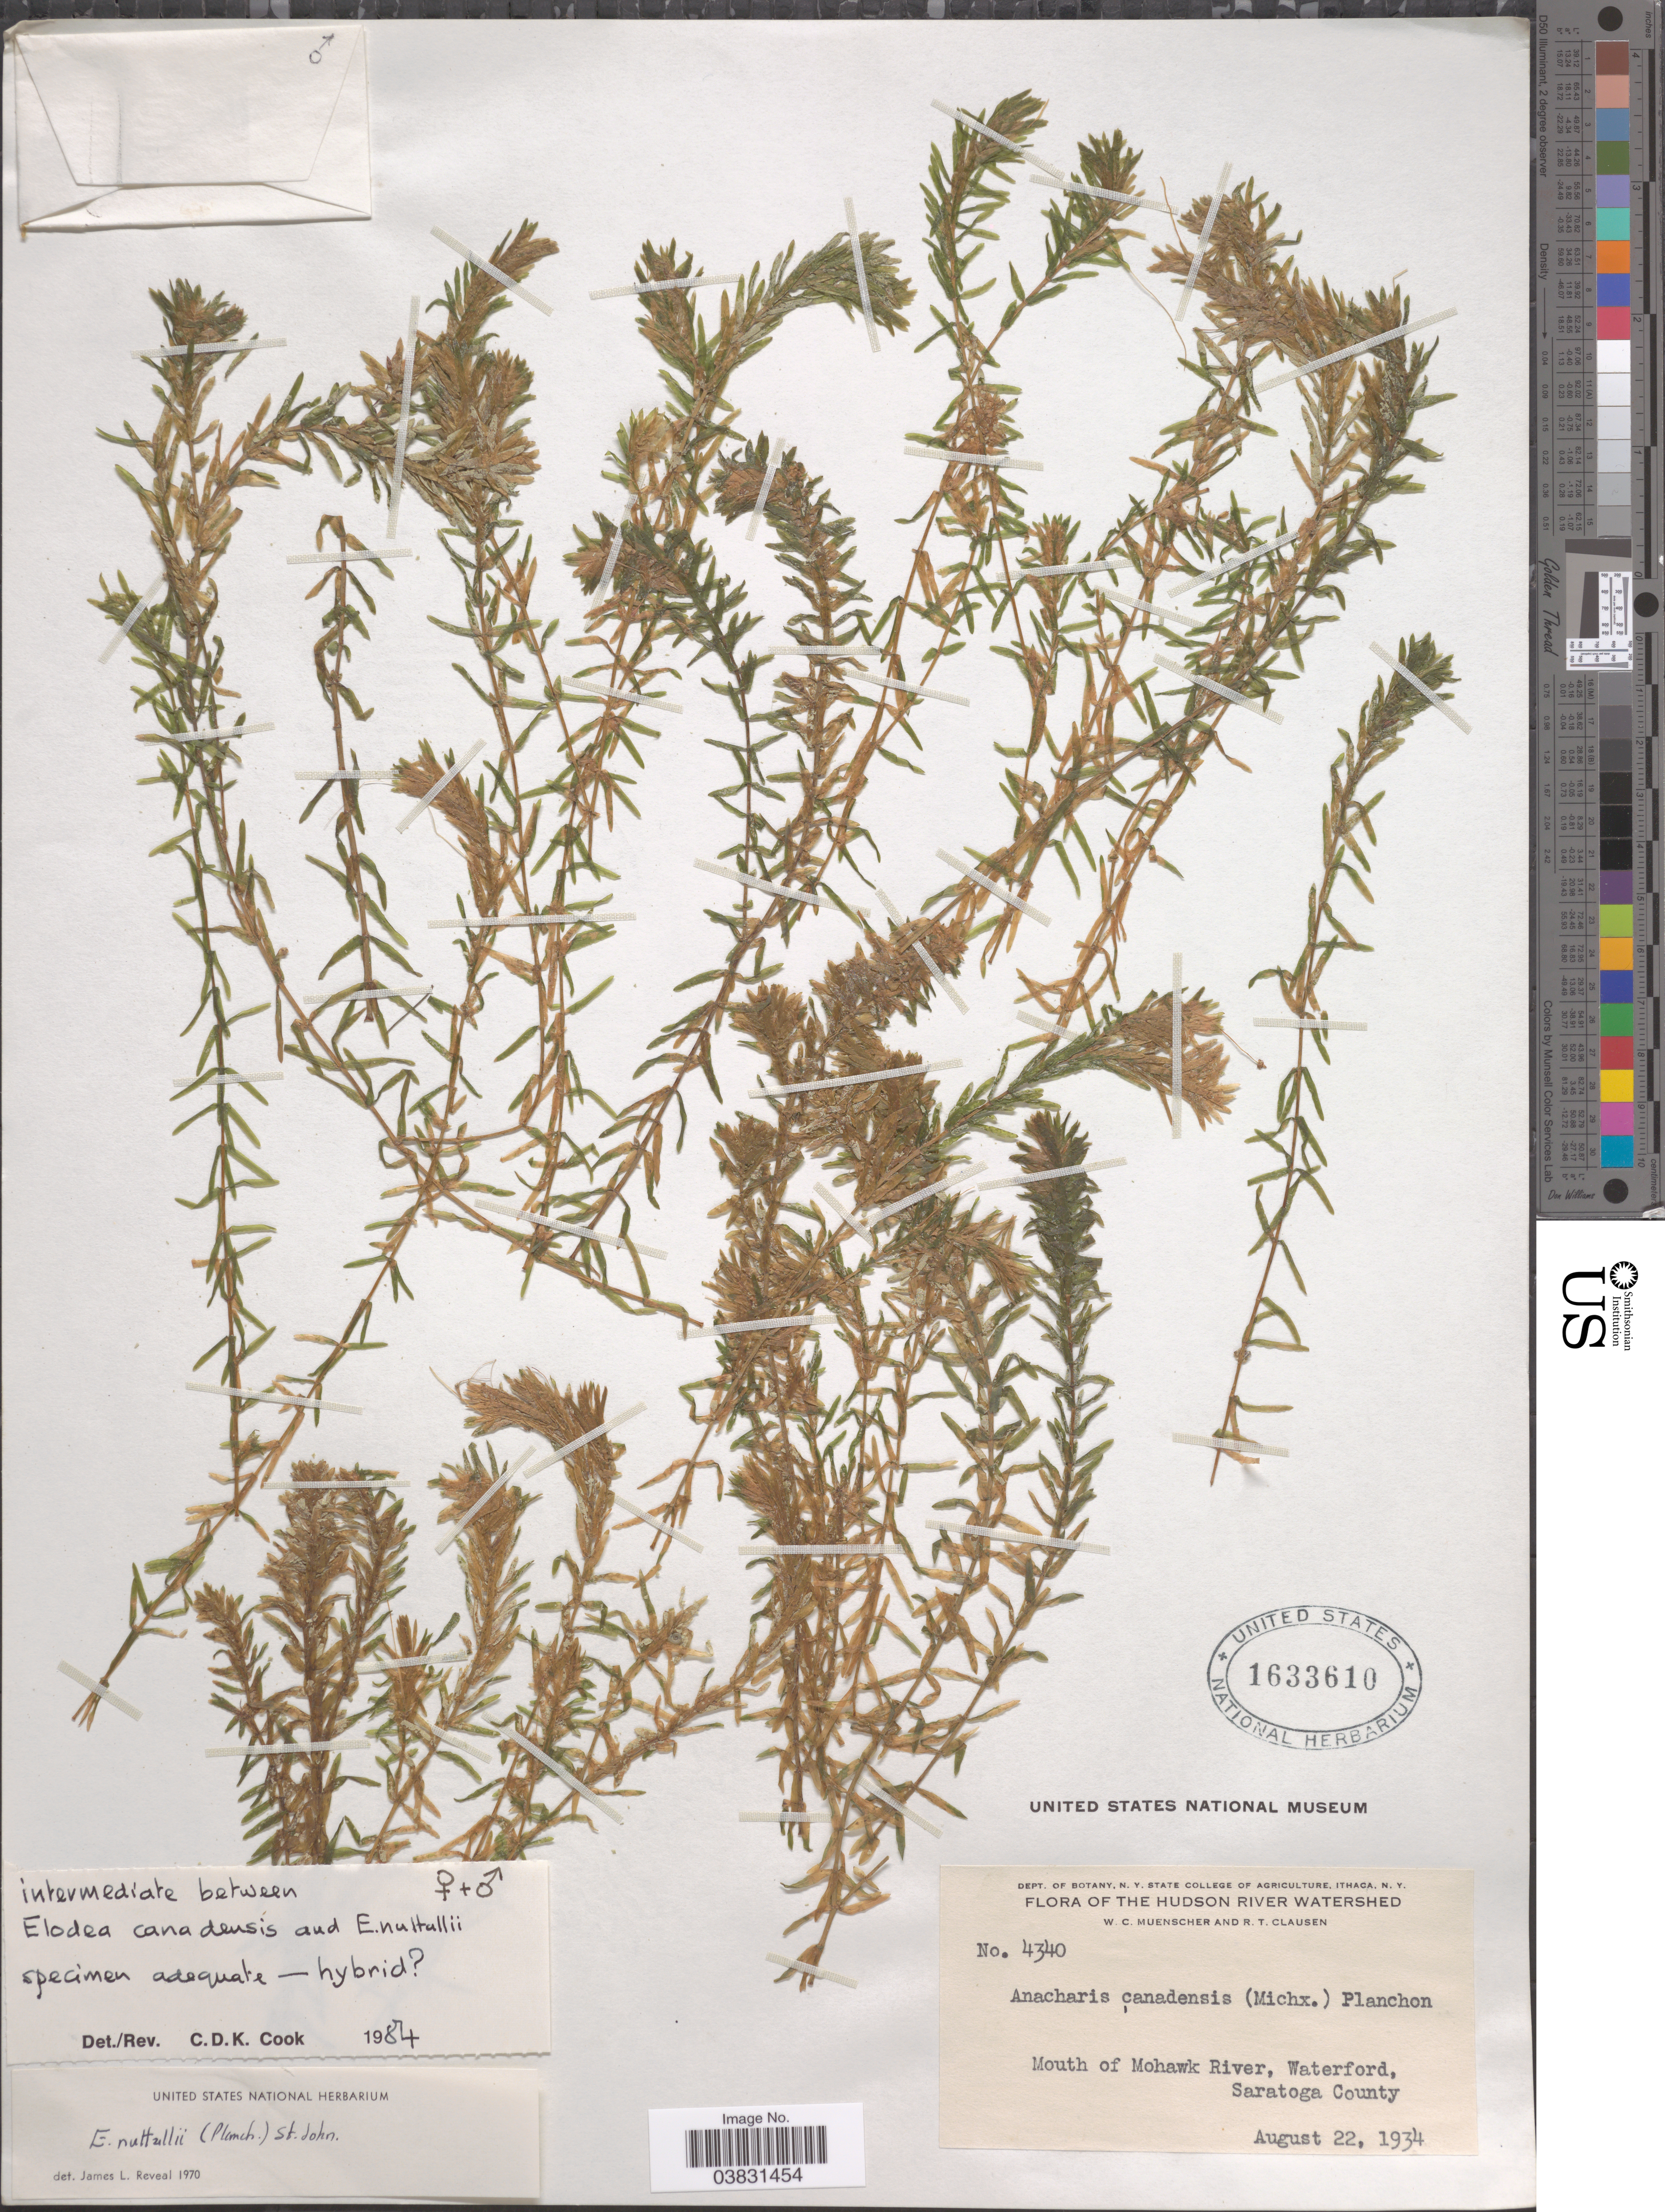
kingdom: Plantae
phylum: Tracheophyta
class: Liliopsida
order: Alismatales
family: Hydrocharitaceae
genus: Elodea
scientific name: Elodea canadensis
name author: Michx.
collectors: W. Muenscher & R. T. Clausen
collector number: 4340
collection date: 1934-08-22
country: United States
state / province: New York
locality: The Hudson River Watershed. Mouth of Mohawl River, Waterford, Saratoga County.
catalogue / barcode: US 1633610